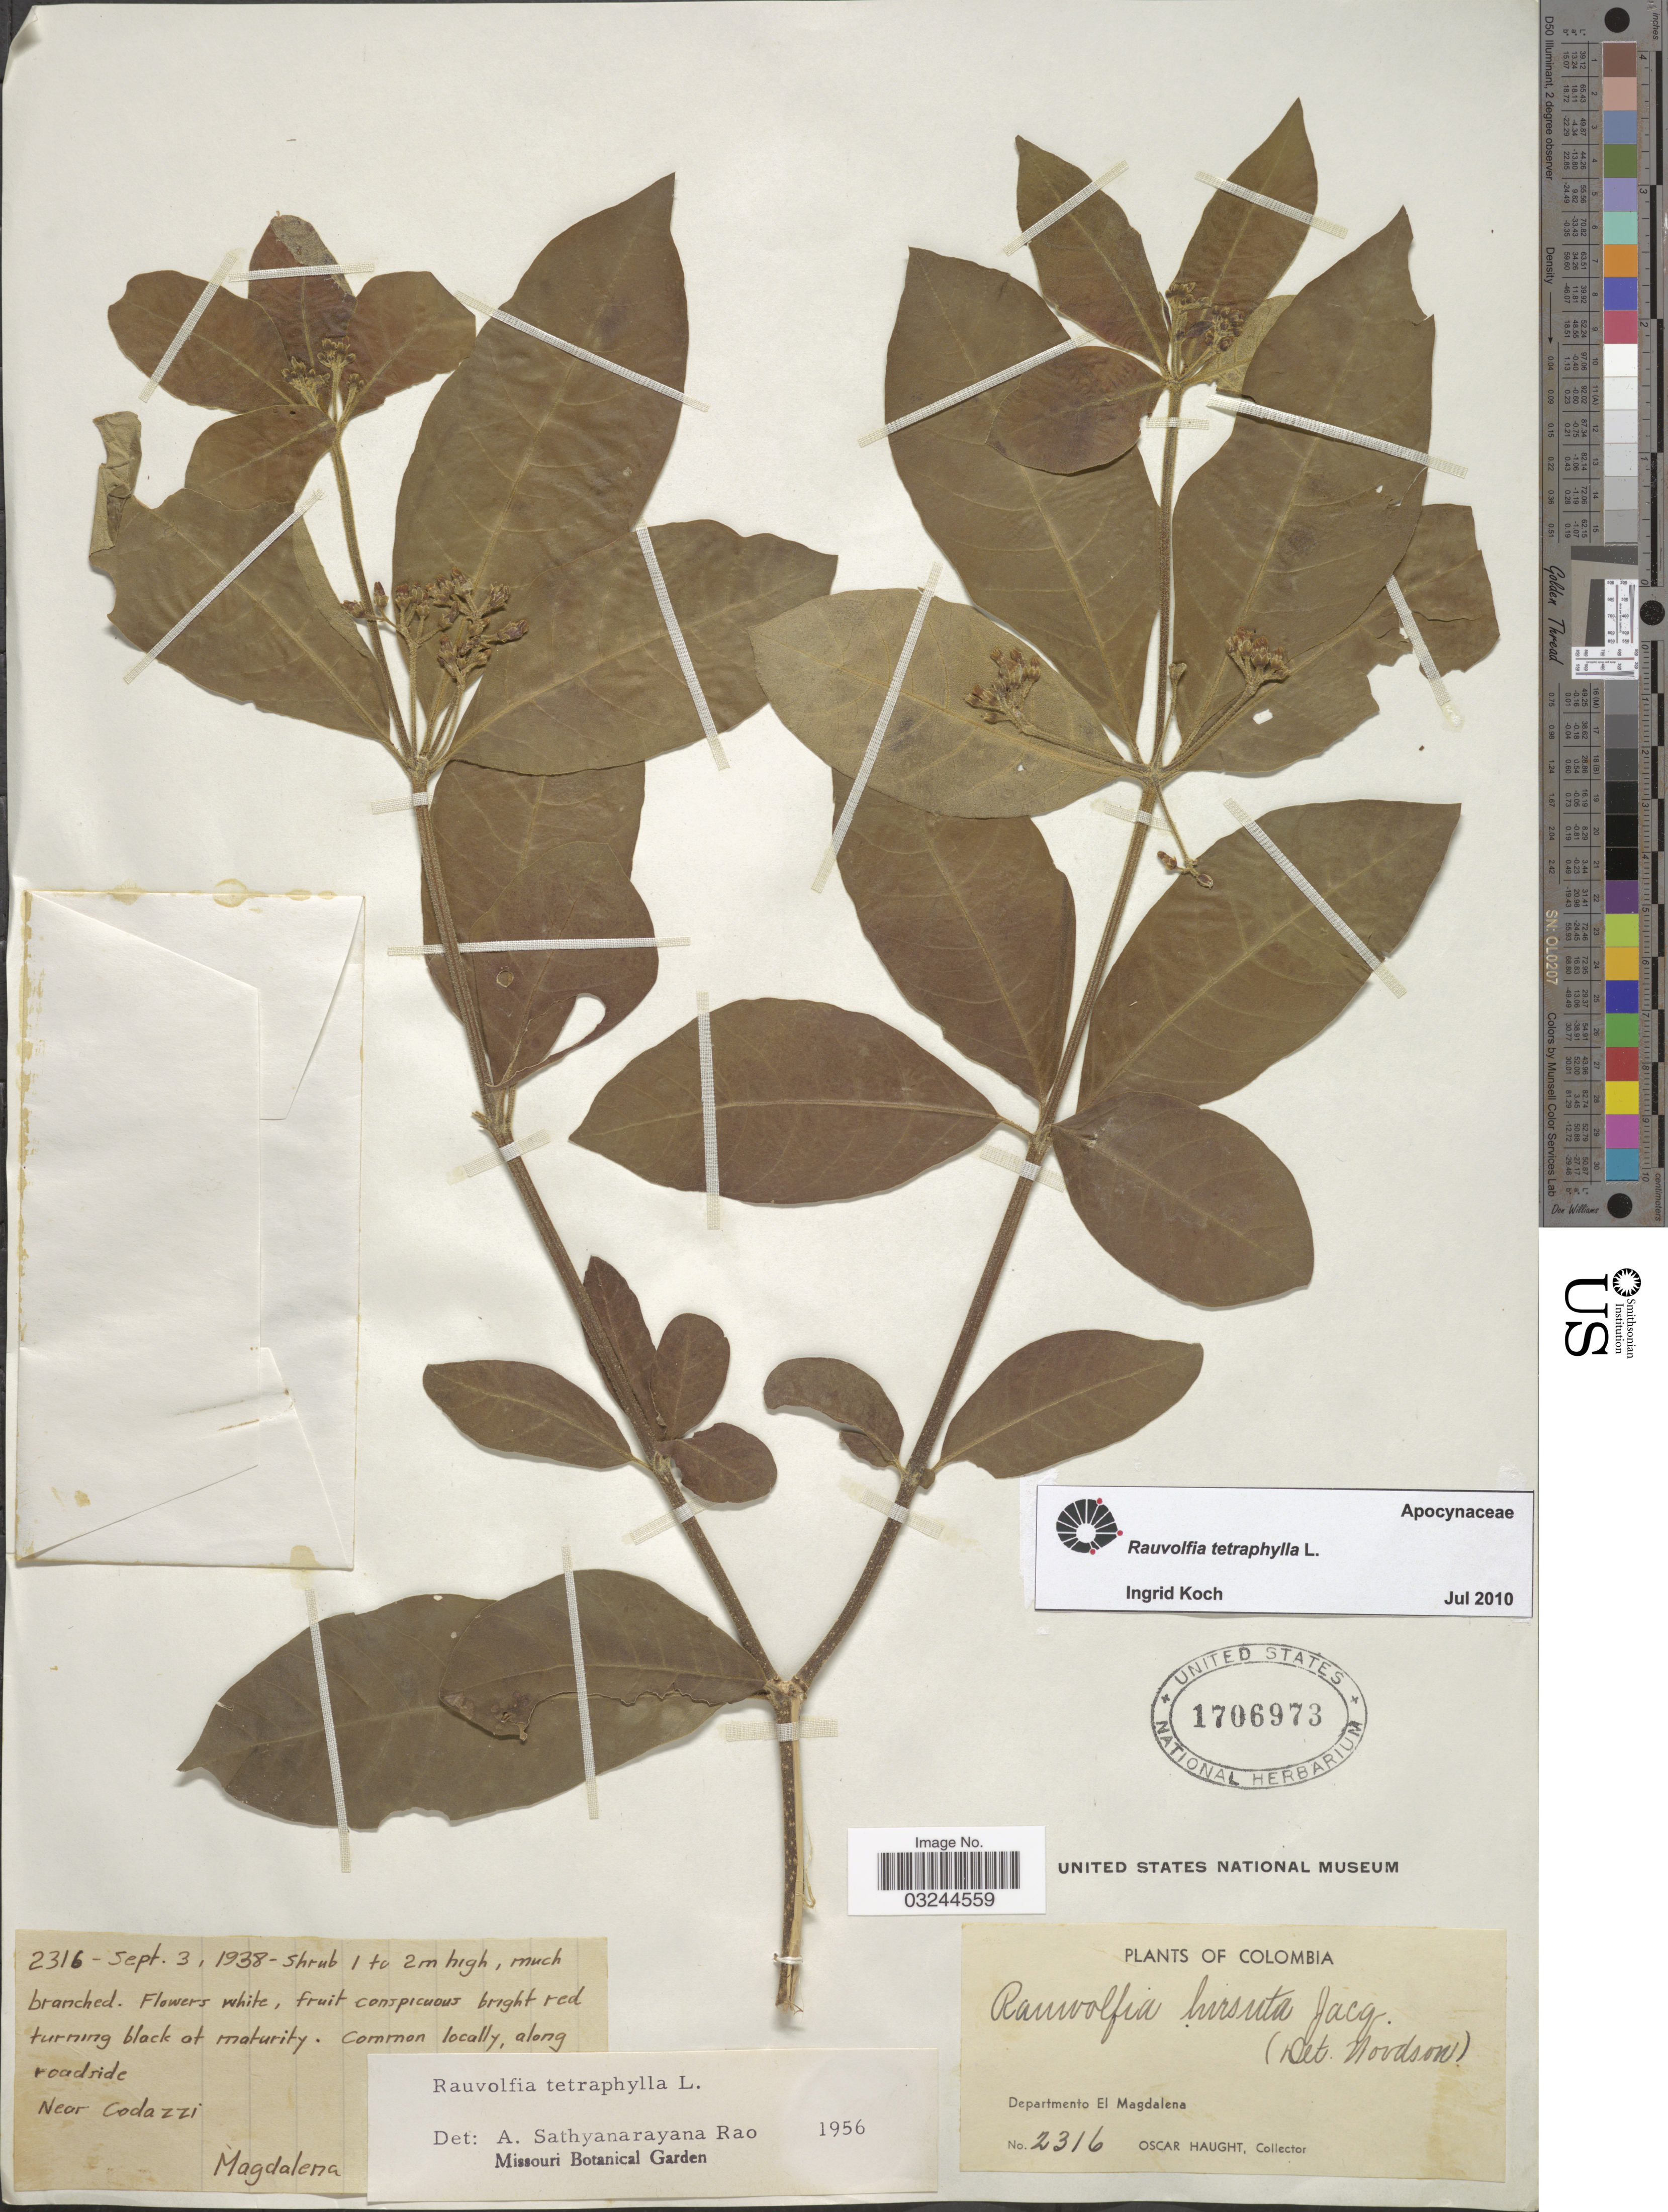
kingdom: Plantae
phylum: Tracheophyta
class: Magnoliopsida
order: Gentianales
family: Apocynaceae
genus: Rauvolfia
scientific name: Rauvolfia tetraphylla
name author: L.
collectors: O. Haught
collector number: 2316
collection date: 1938-09-03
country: Colombia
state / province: Magdalena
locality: Departamento El Magdalena, along roadside near Codazzi.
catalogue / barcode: US 1706973